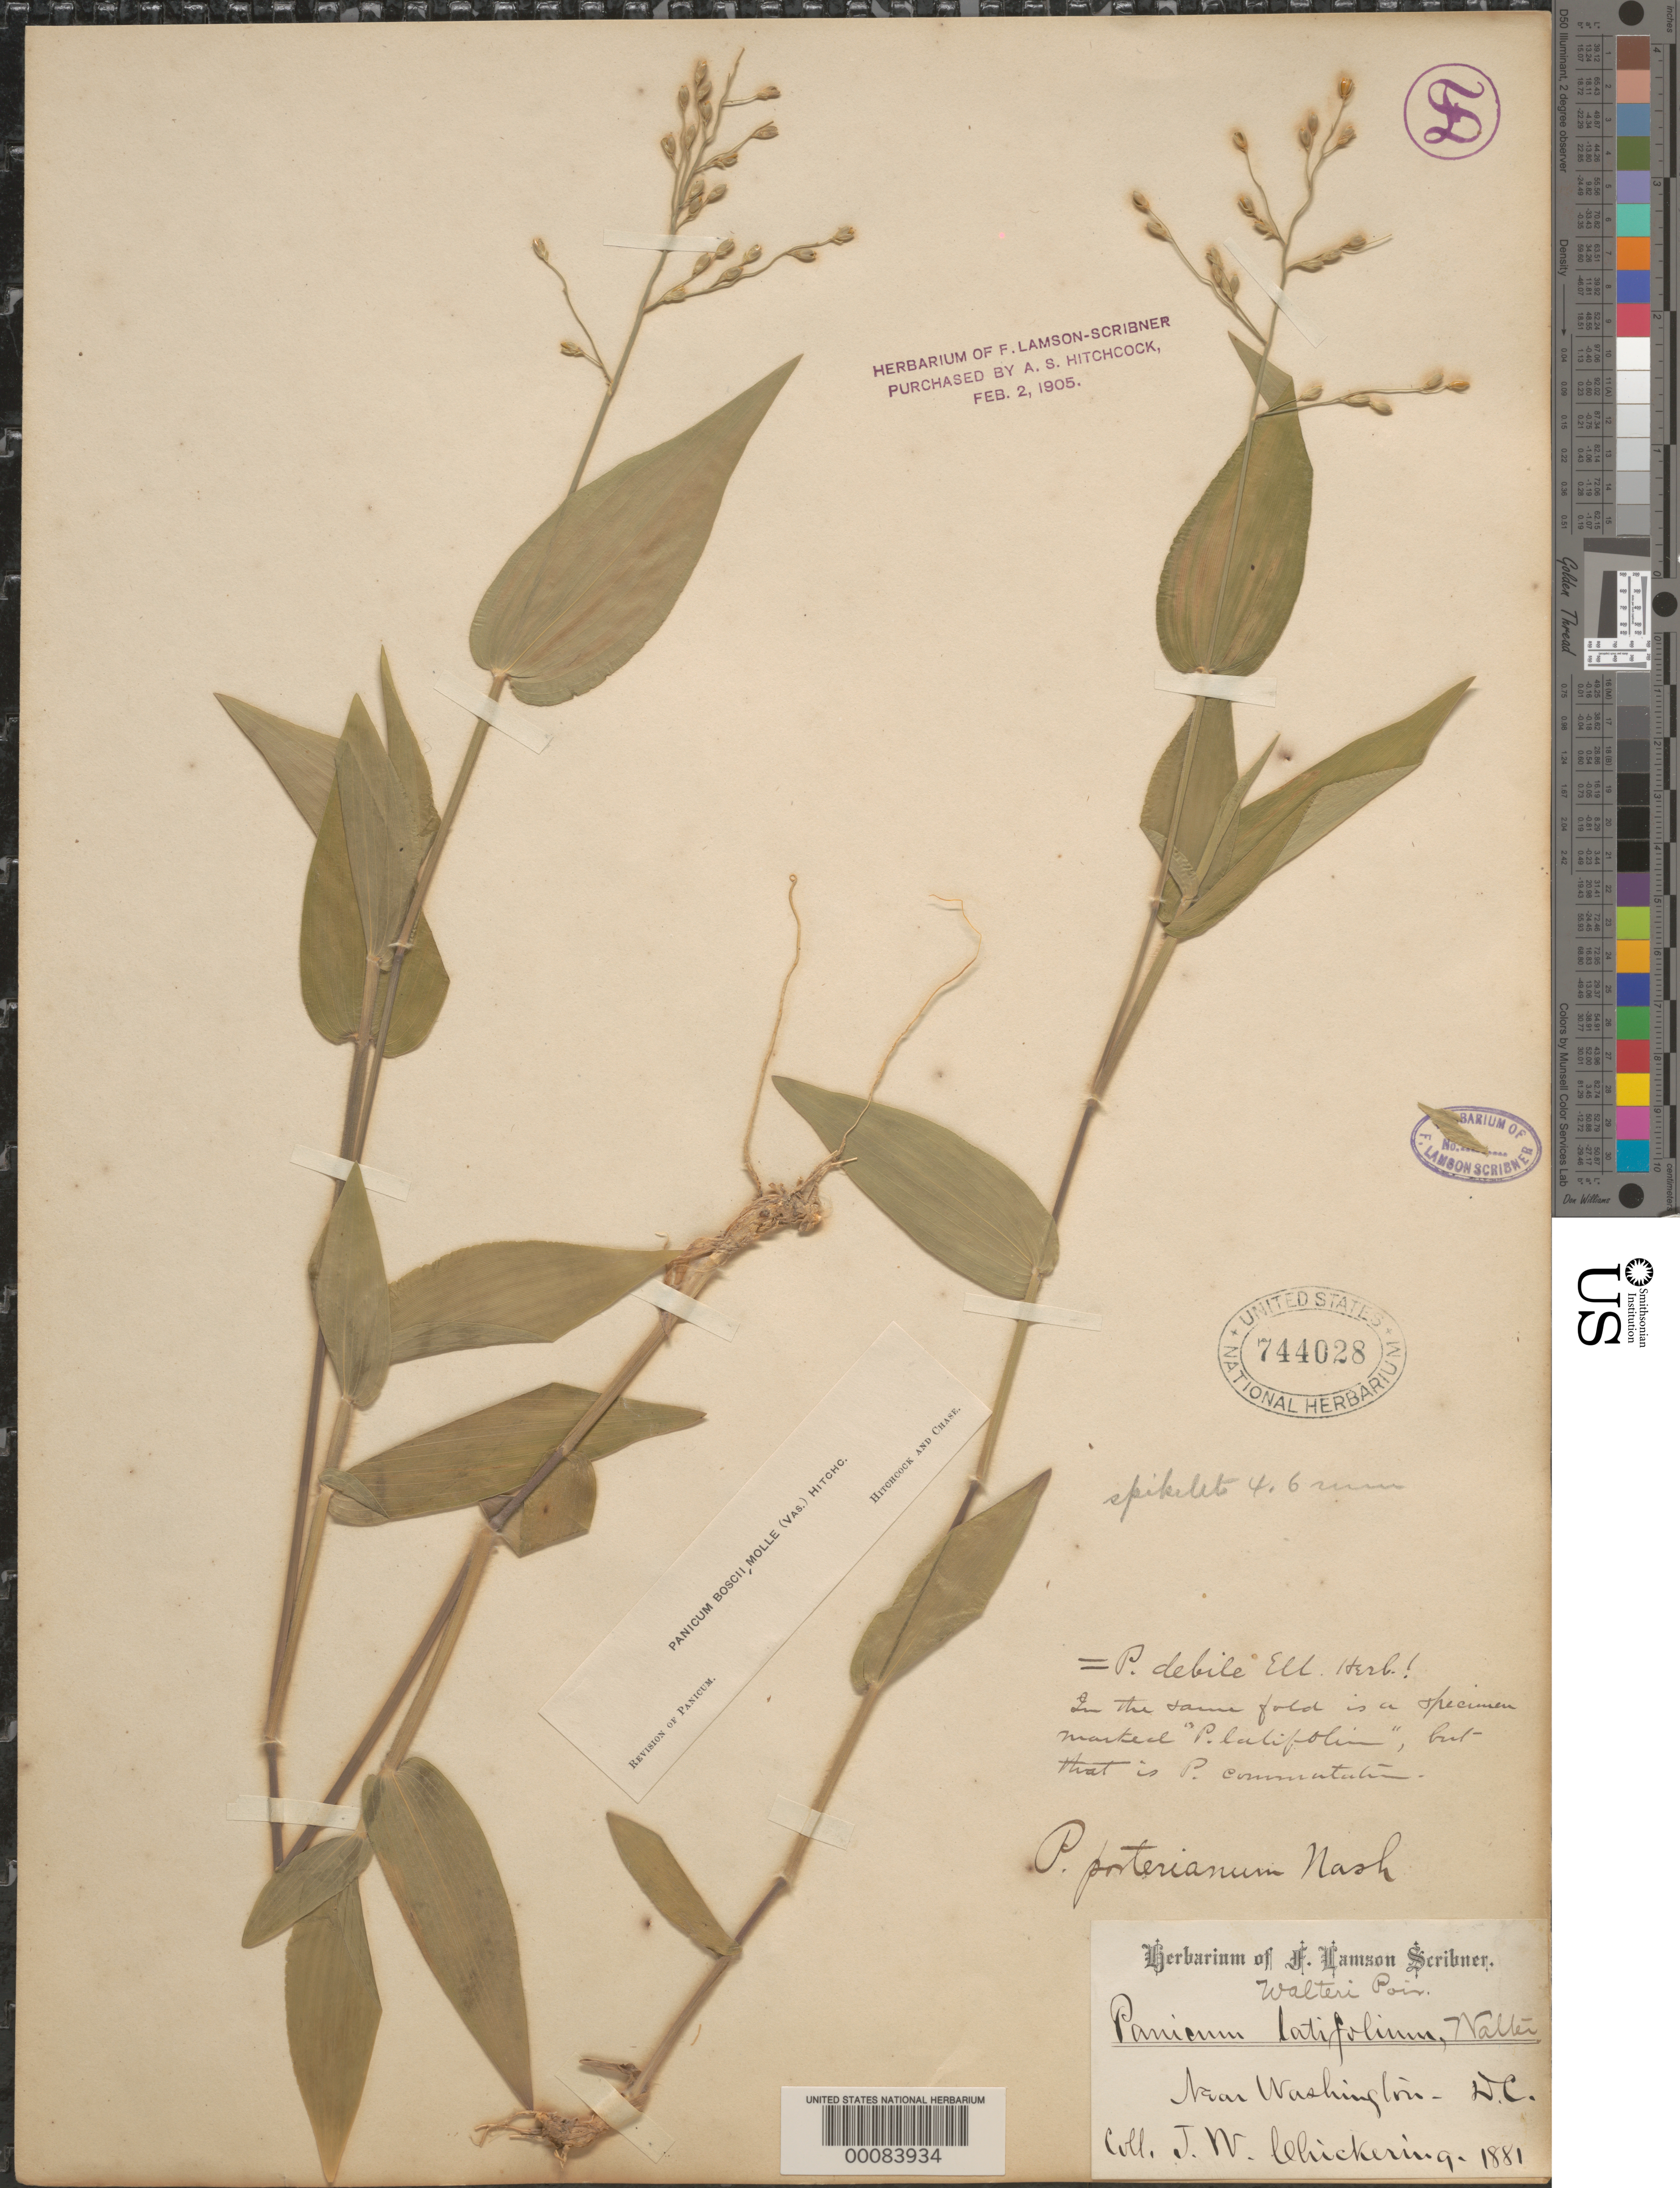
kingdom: Plantae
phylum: Tracheophyta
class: Liliopsida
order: Poales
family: Poaceae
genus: Dichanthelium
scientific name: Dichanthelium boscii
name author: (Poir.) Gould & C.A. Clark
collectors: J. Chickering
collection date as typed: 1881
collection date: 1881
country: United States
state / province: District of Columbia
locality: Near Washington DC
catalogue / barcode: US 744028